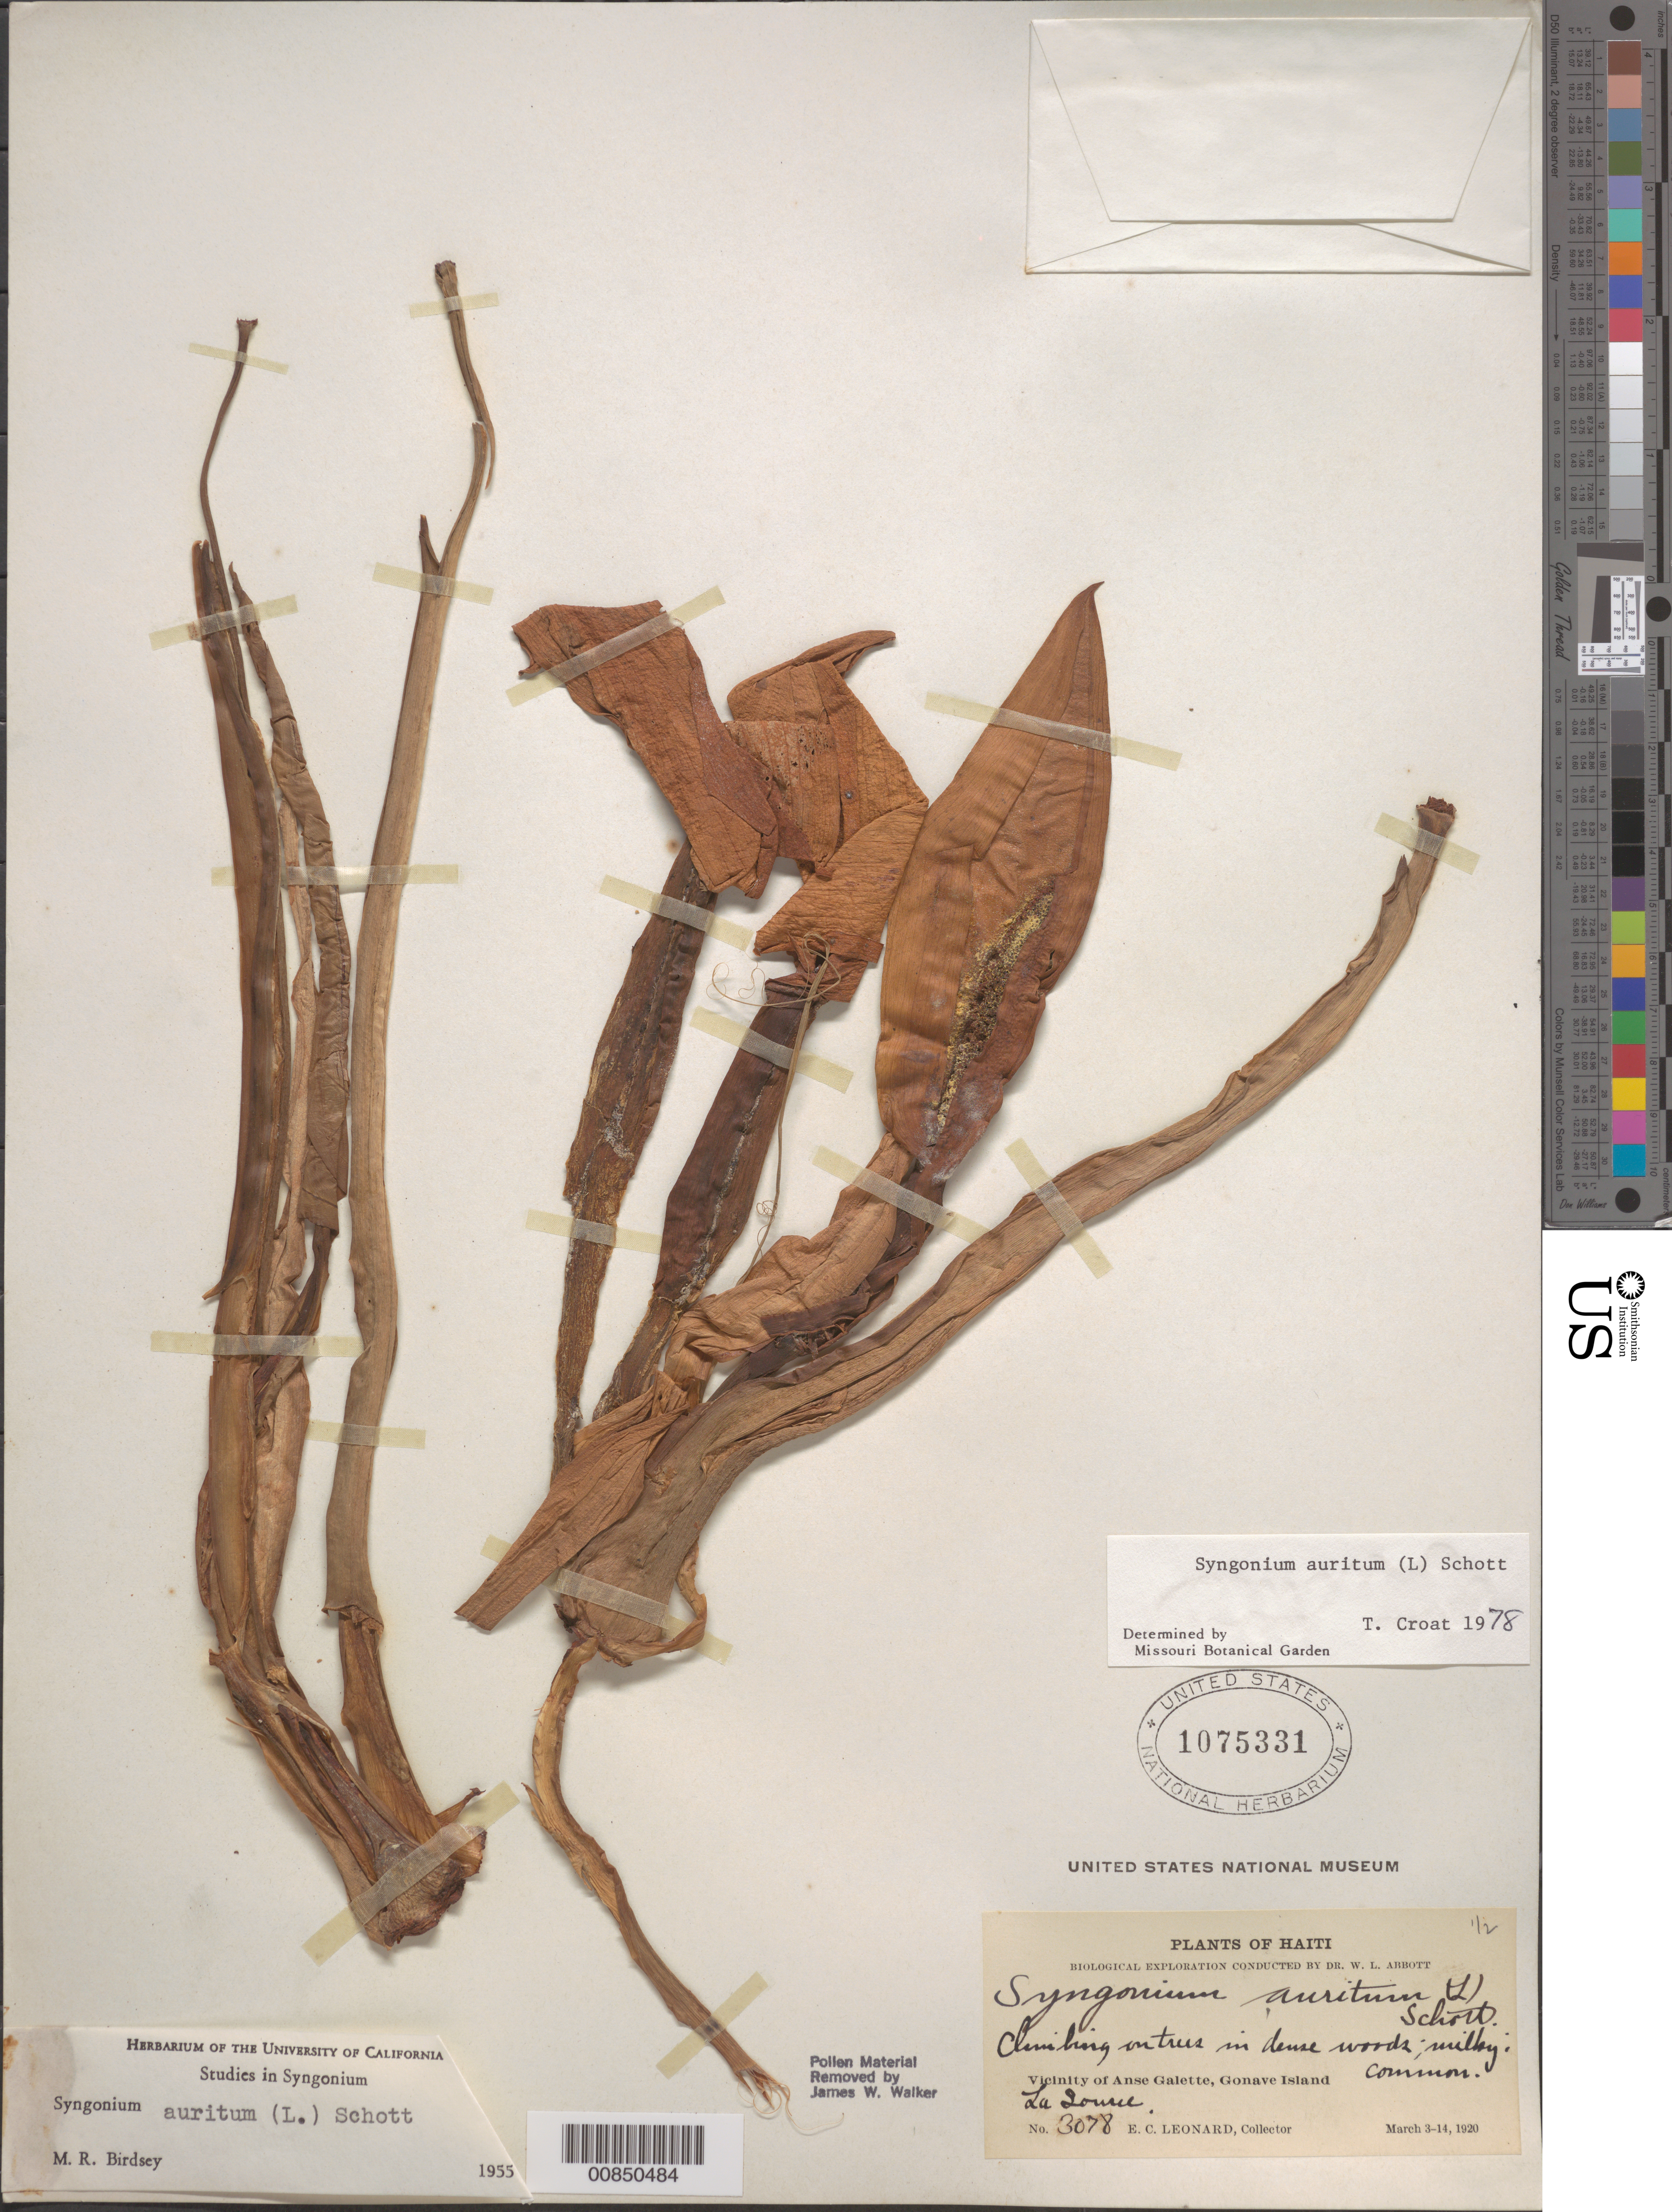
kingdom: Plantae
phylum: Tracheophyta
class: Liliopsida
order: Alismatales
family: Araceae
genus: Syngonium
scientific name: Syngonium auritum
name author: (L.) Schott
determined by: Croat, Thomas B., Missouri Botanical Garden (MO)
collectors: E. C. Leonard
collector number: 3078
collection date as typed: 03 Mar 1920 to 14 Mar 1920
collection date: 1920-03-03/1920-03-14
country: Haiti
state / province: Ouest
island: Île de la Gonâve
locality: Vicinity of Anse Galette, La Source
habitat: On trees in dense woods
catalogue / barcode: US 1075331